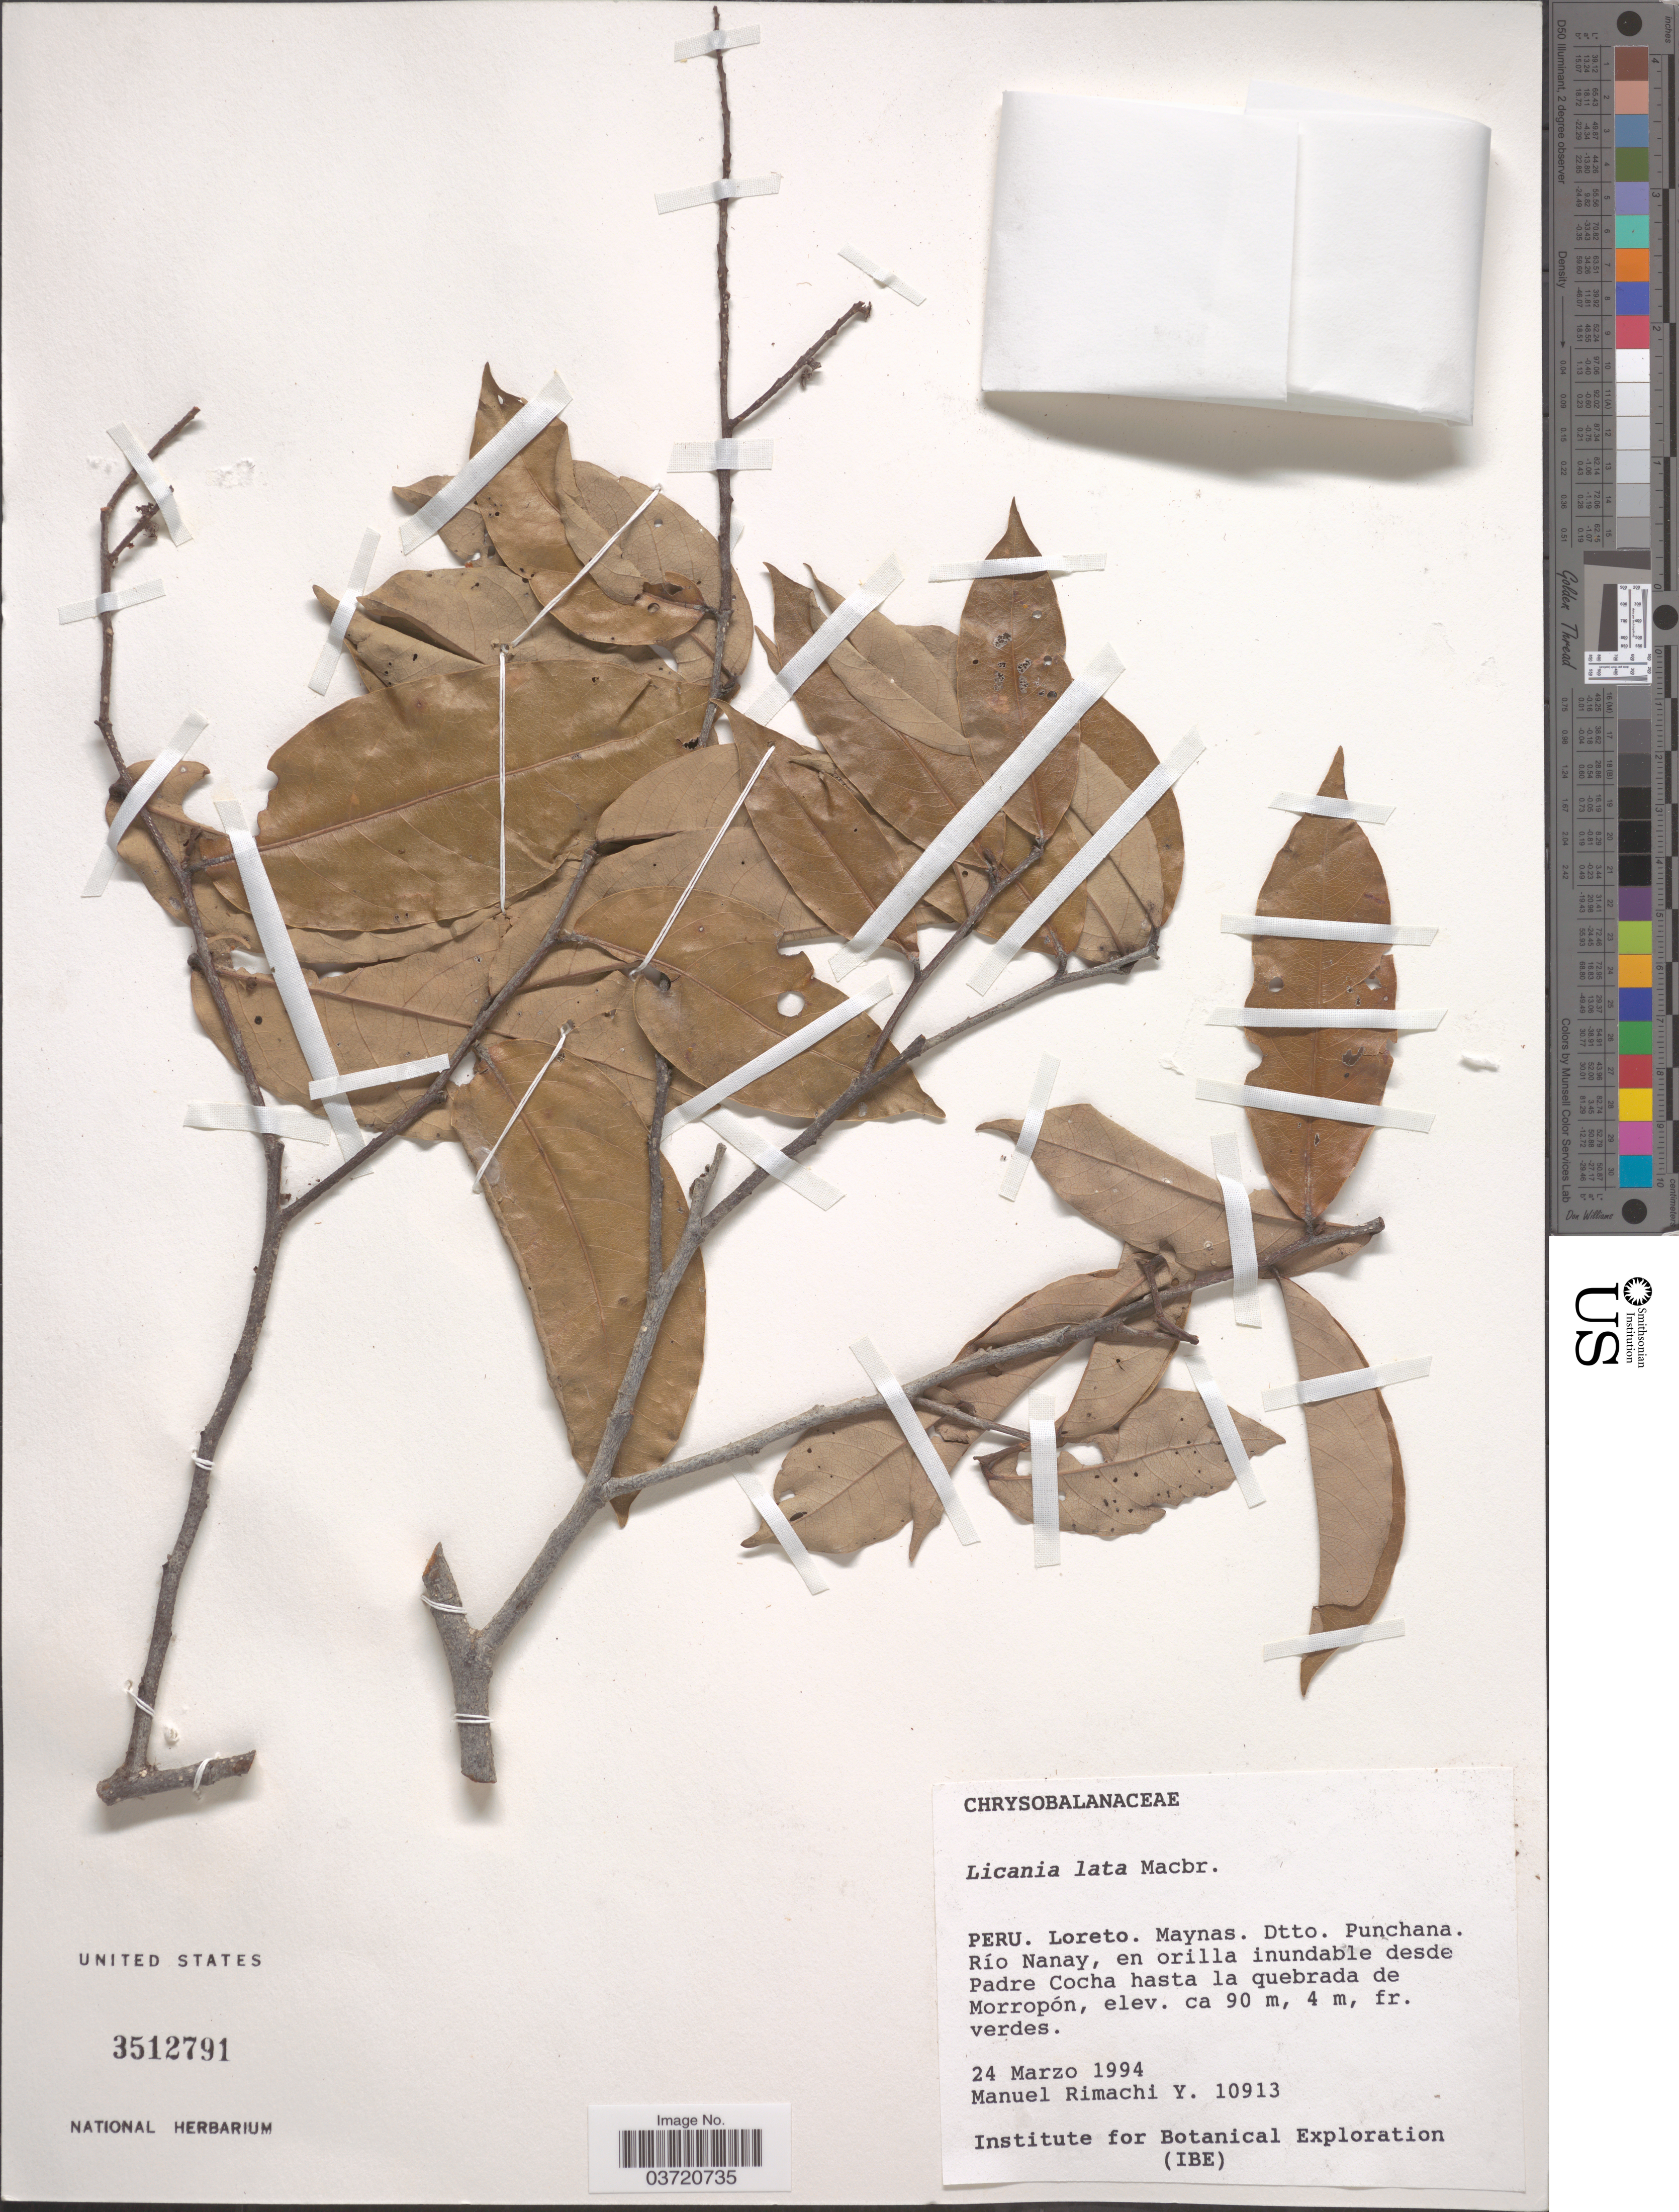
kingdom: Plantae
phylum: Tracheophyta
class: Magnoliopsida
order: Malpighiales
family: Chrysobalanaceae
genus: Leptobalanus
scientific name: Leptobalanus latus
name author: (J.F. Macbr.) Sothers & Prance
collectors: M. Rimachi Y.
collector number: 10913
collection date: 1994-03-24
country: Peru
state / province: Loreto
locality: Maynas. Dtto. Punchana. Río Nanay, en orilla inundable desde Padre Cocha hasta la quebrada de Morropón.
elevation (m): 90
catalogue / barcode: US 3512791